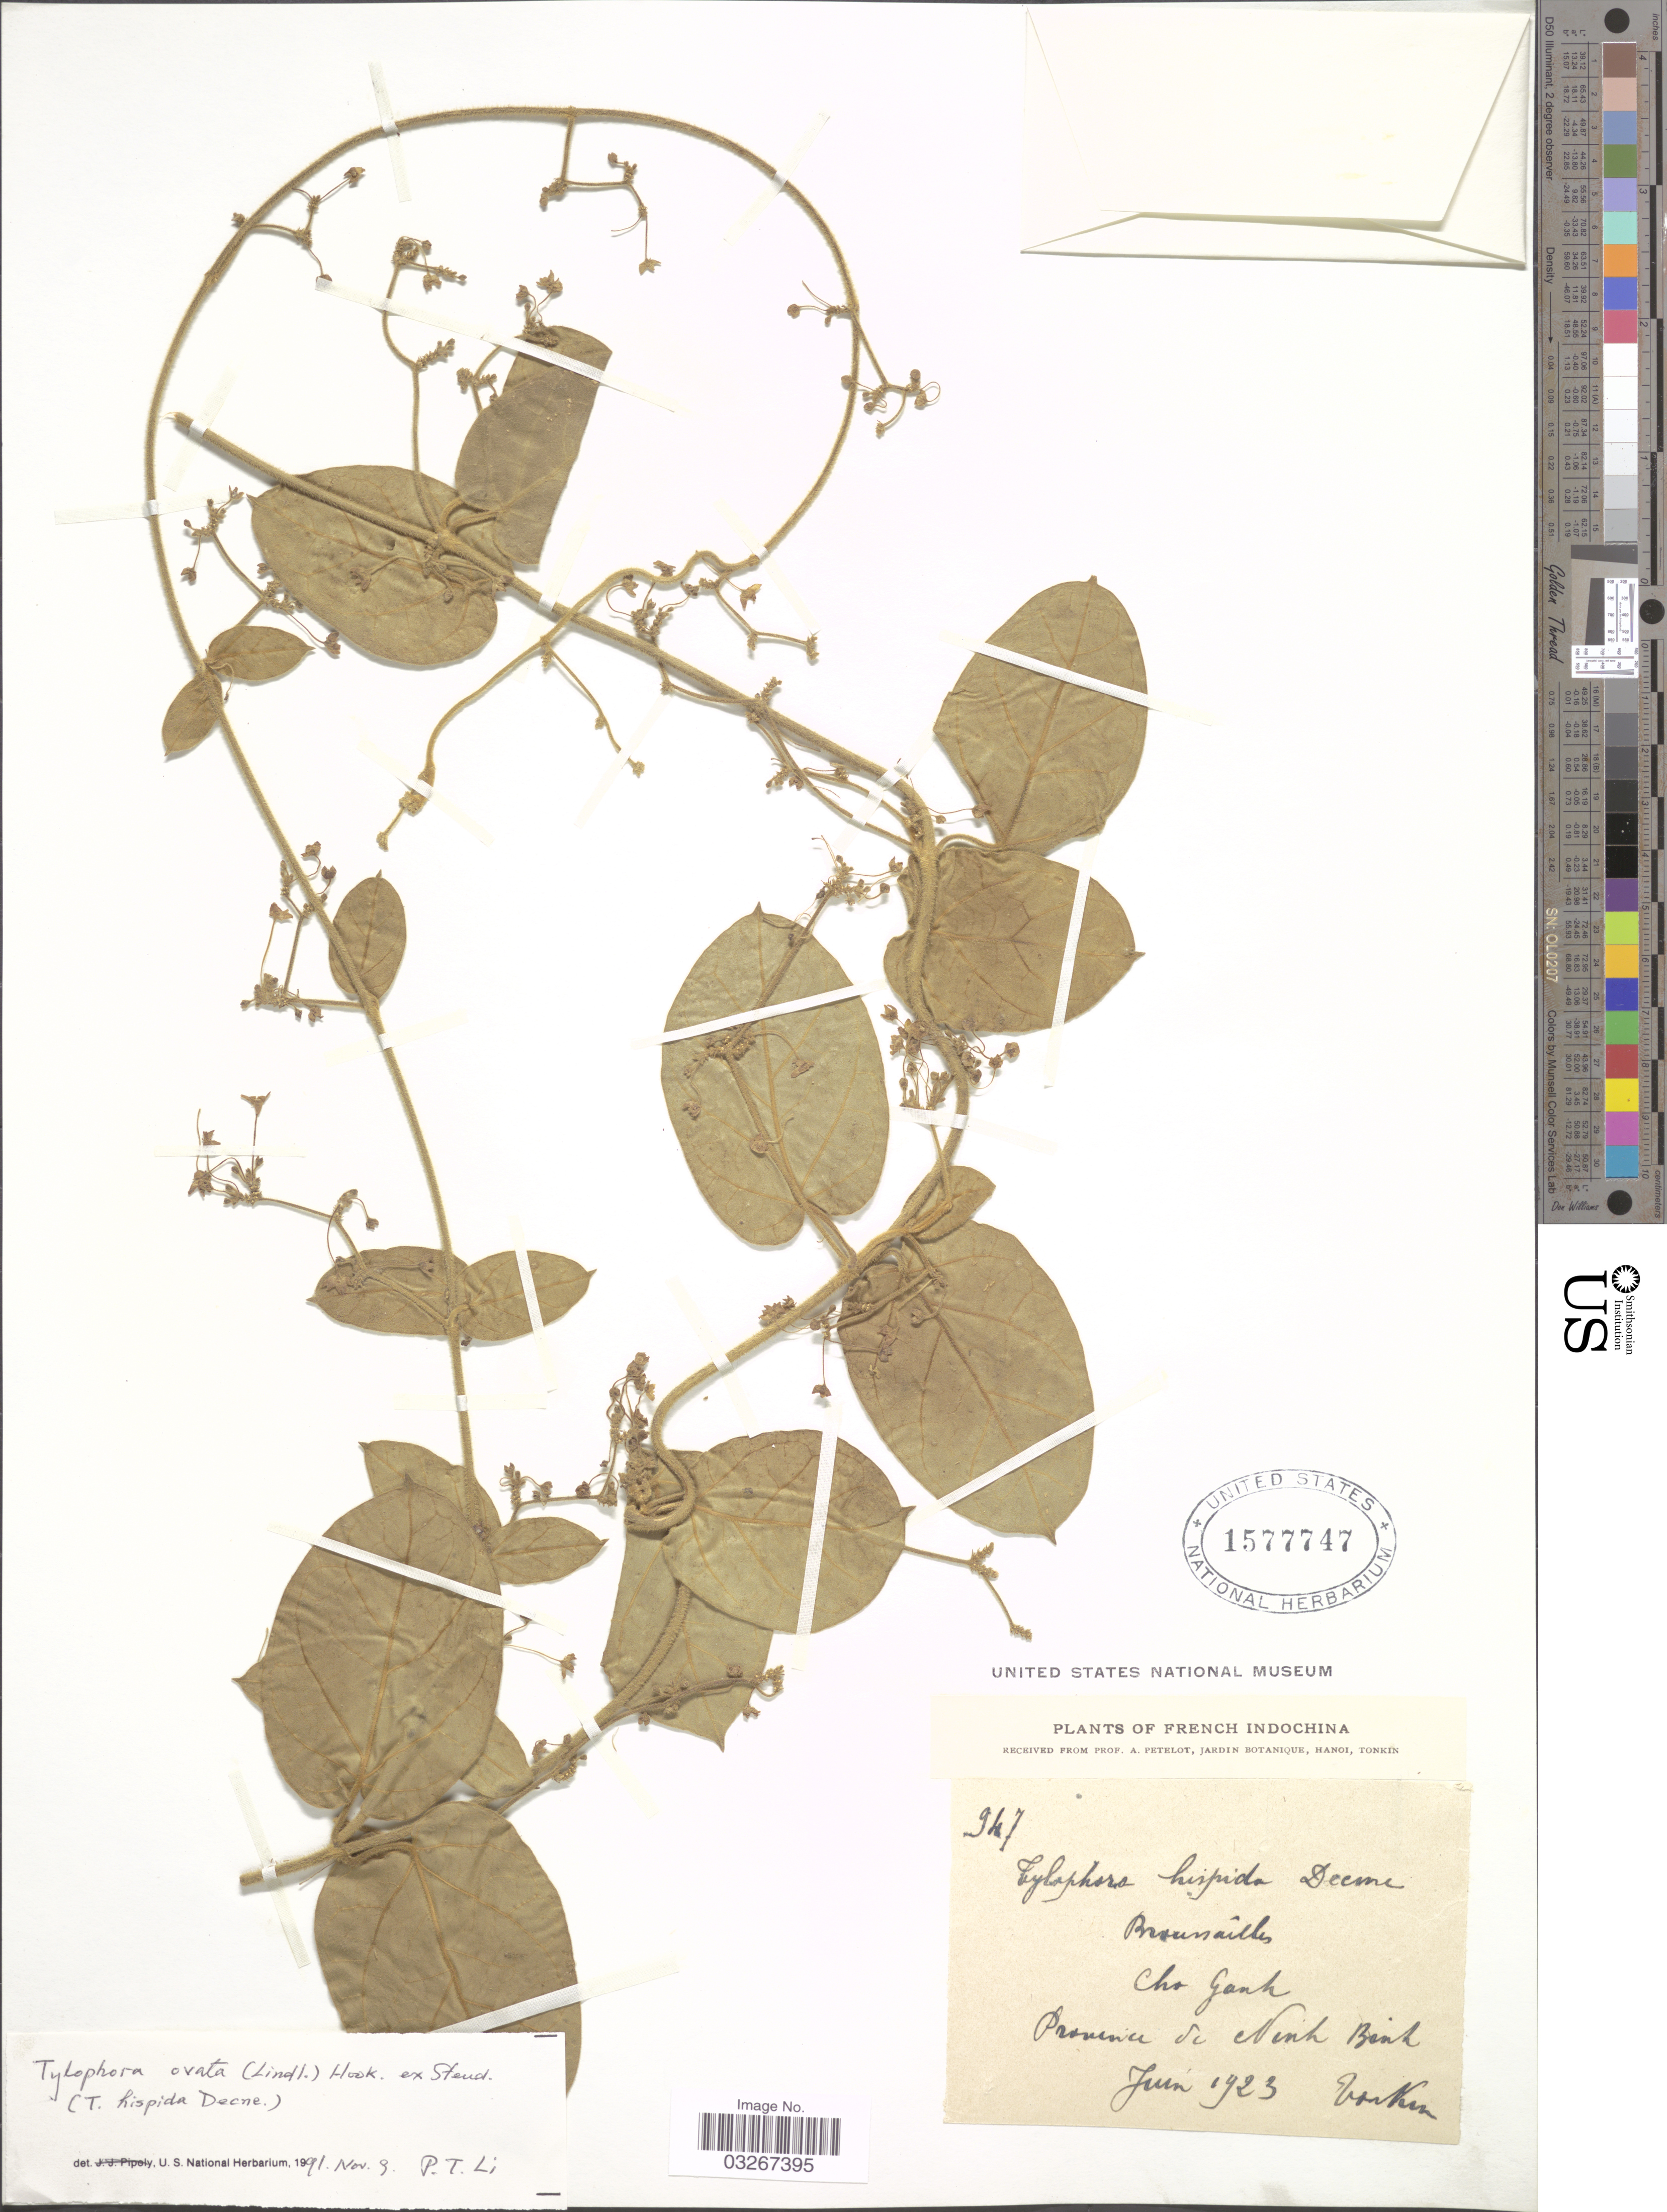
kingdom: Plantae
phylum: Tracheophyta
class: Magnoliopsida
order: Gentianales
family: Apocynaceae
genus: Tylophora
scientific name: Tylophora ovata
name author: Hook. ex Steud.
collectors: P. A. Pételot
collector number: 947*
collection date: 1923-06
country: Vietnam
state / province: Ninh Binh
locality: Broussailles, Cho Ganh.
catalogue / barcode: US 1577747